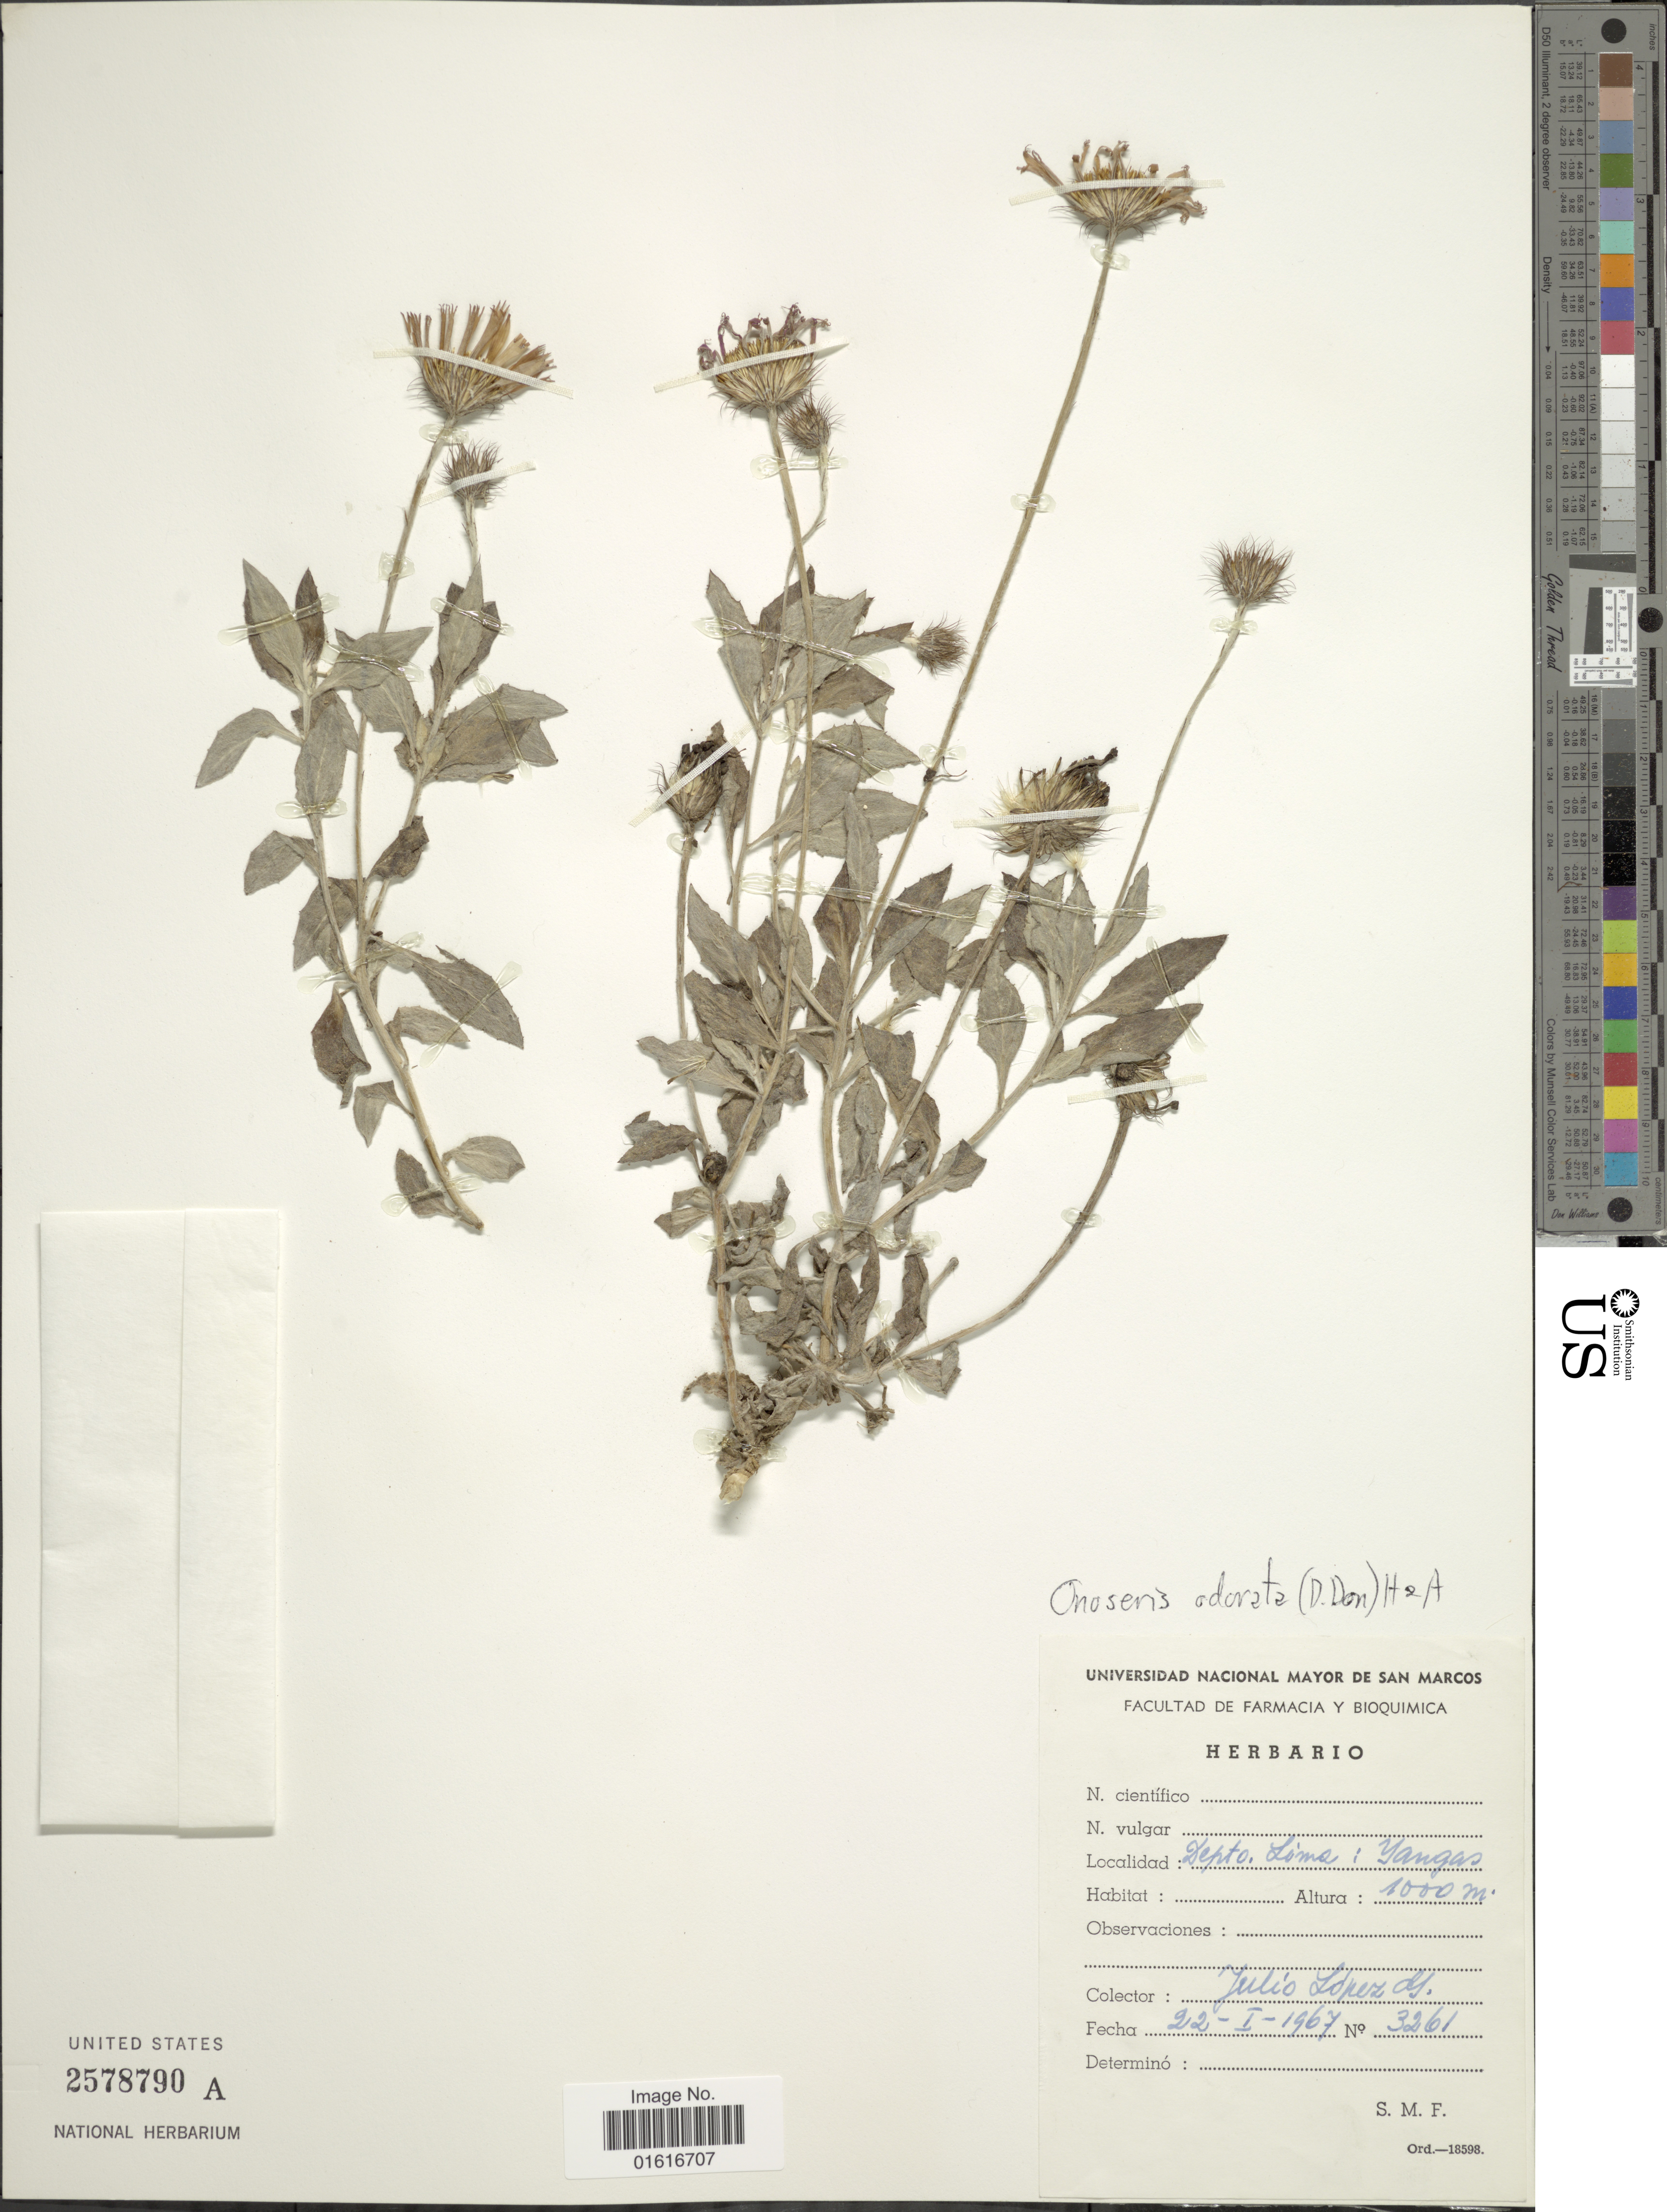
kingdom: Plantae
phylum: Tracheophyta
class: Magnoliopsida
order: Asterales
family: Asteraceae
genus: Onoseris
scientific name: Onoseris odorata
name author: (D. Don) Hook. & Arn.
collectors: J. Lopez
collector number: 3261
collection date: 1967-01-22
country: Peru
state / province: Lima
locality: Yangas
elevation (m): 1000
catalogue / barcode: US 2578790A